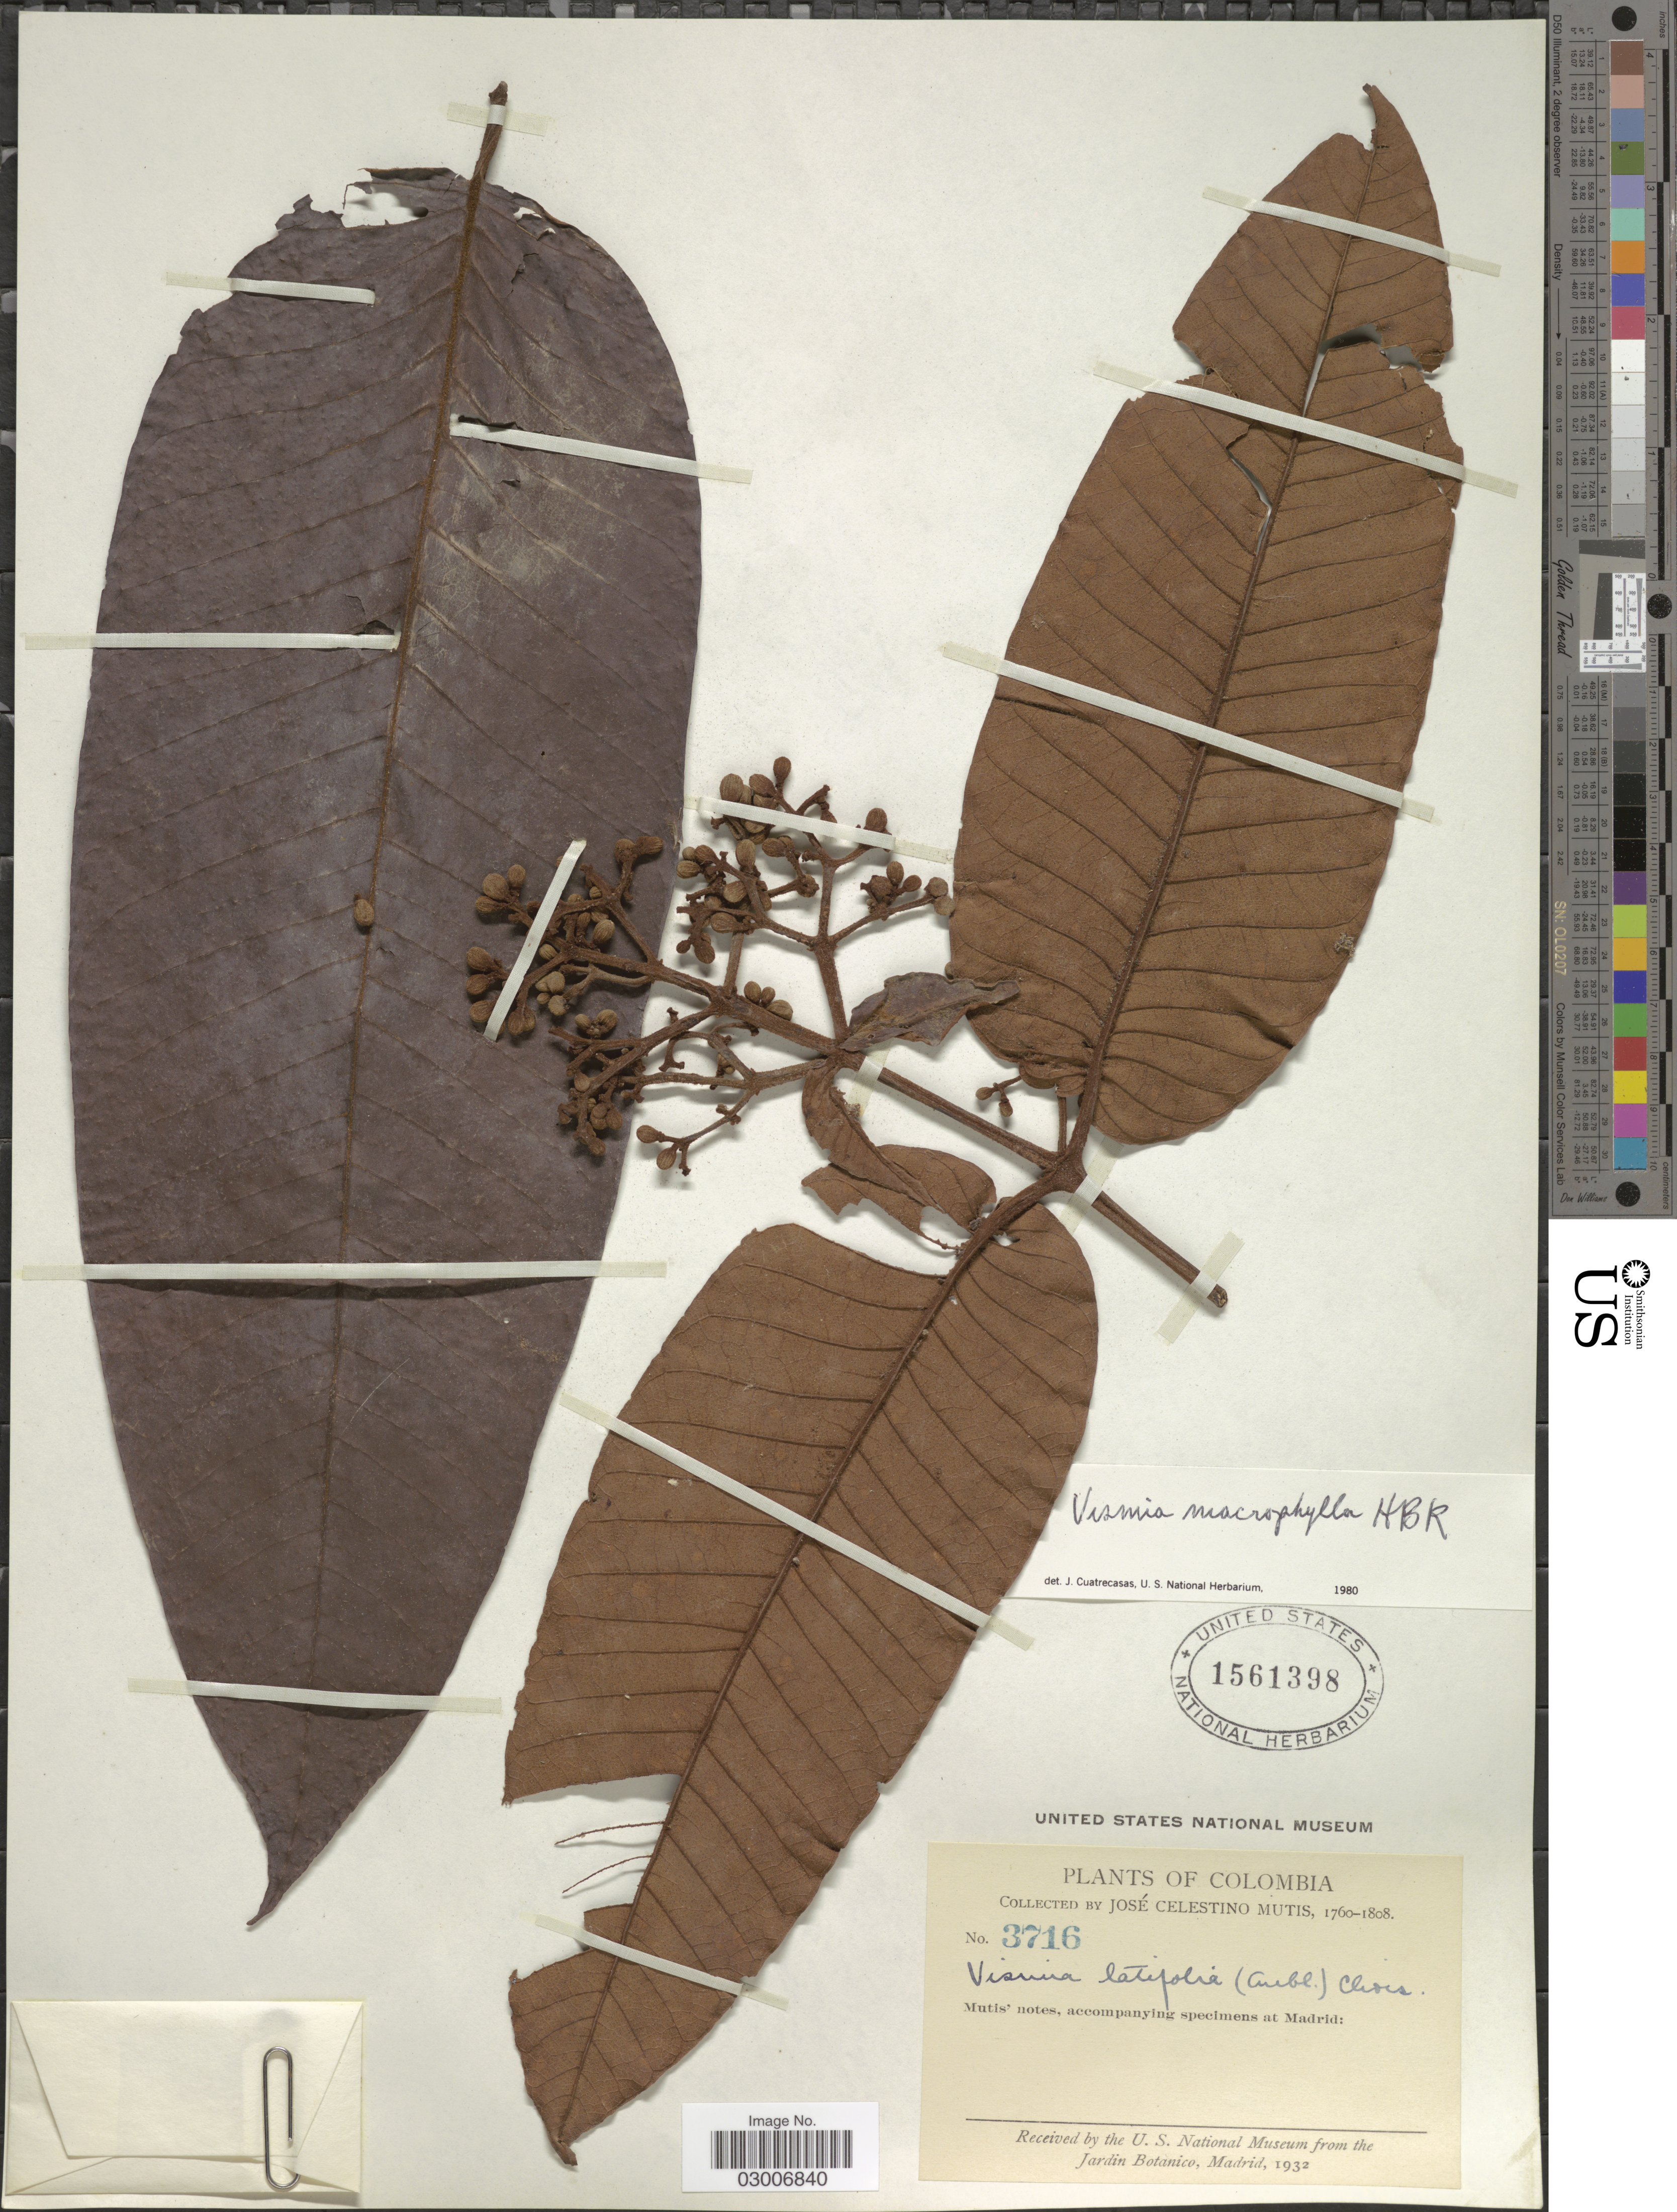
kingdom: Plantae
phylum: Tracheophyta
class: Magnoliopsida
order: Malpighiales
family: Hypericaceae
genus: Vismia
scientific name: Vismia macrophylla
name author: Kunth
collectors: J. C. B. Mutis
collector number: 3716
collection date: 1760/1808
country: Colombia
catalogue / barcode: US 1561398